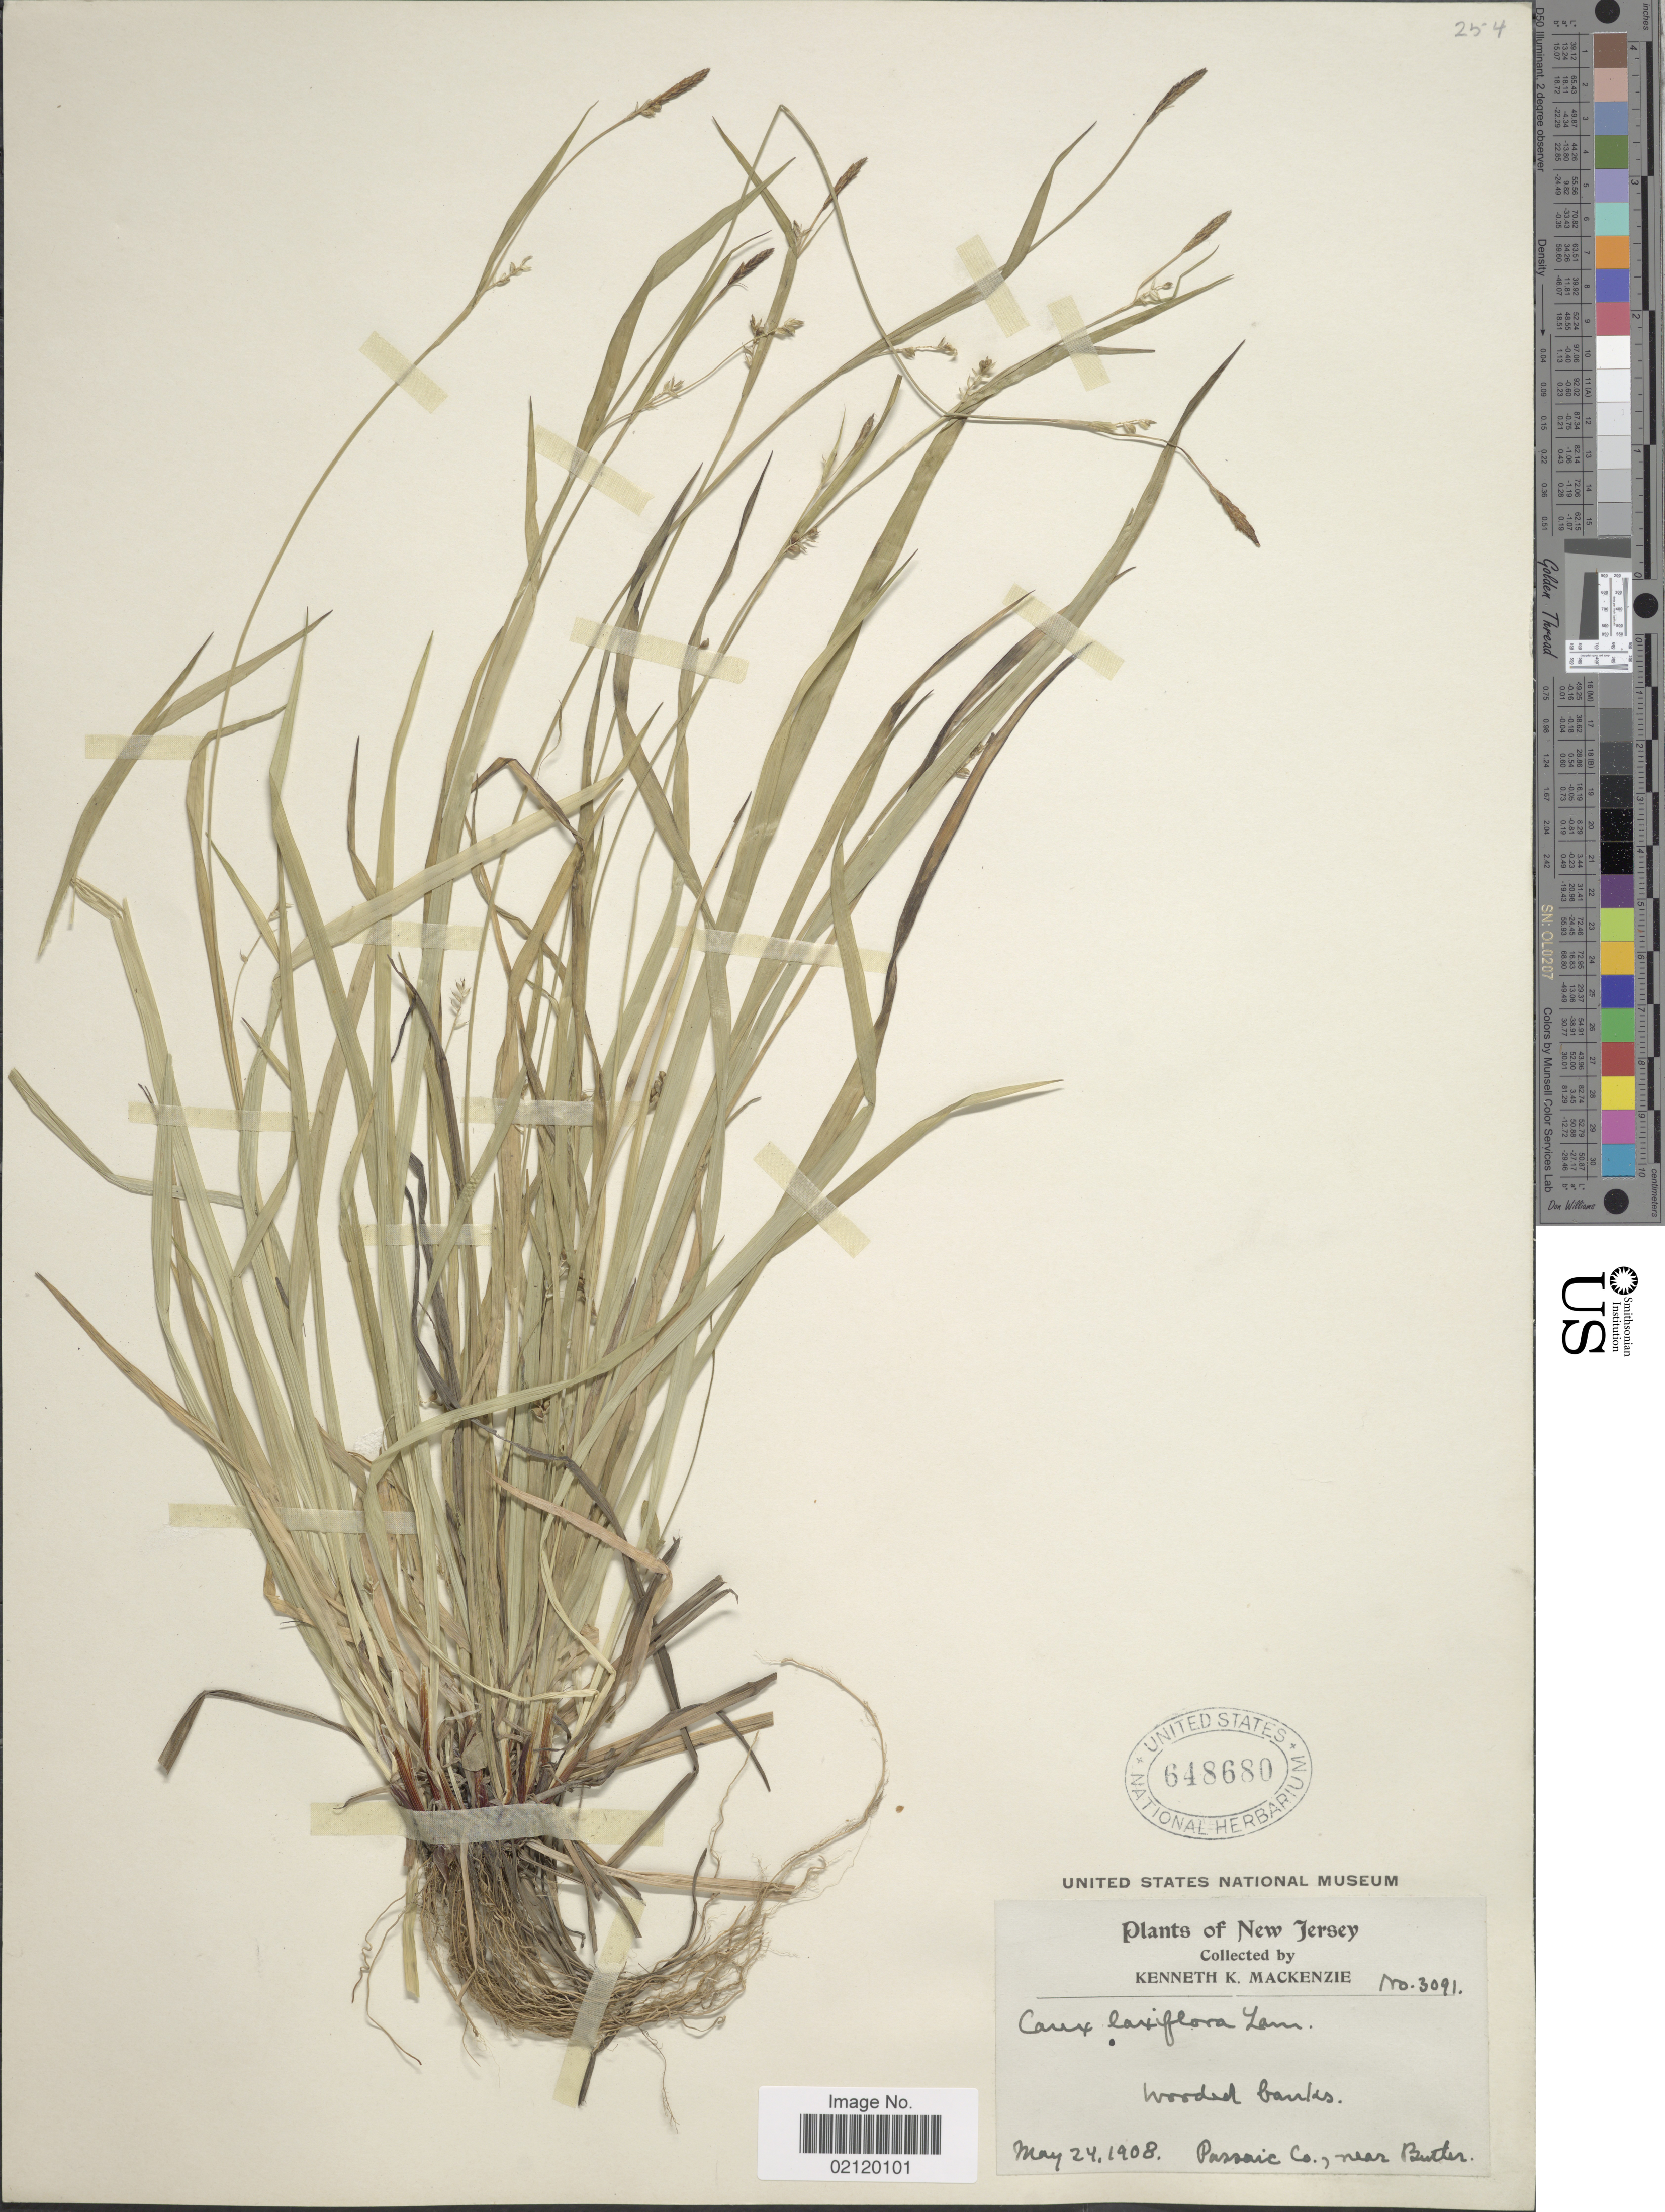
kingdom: Plantae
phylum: Tracheophyta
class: Liliopsida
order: Poales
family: Cyperaceae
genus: Carex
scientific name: Carex laxiflora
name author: Lam.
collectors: K. K. Mackenzie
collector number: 3091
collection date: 1908-05-24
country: United States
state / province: New Jersey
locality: Wooded banks. Passaic Co., near Butter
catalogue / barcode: US 648680